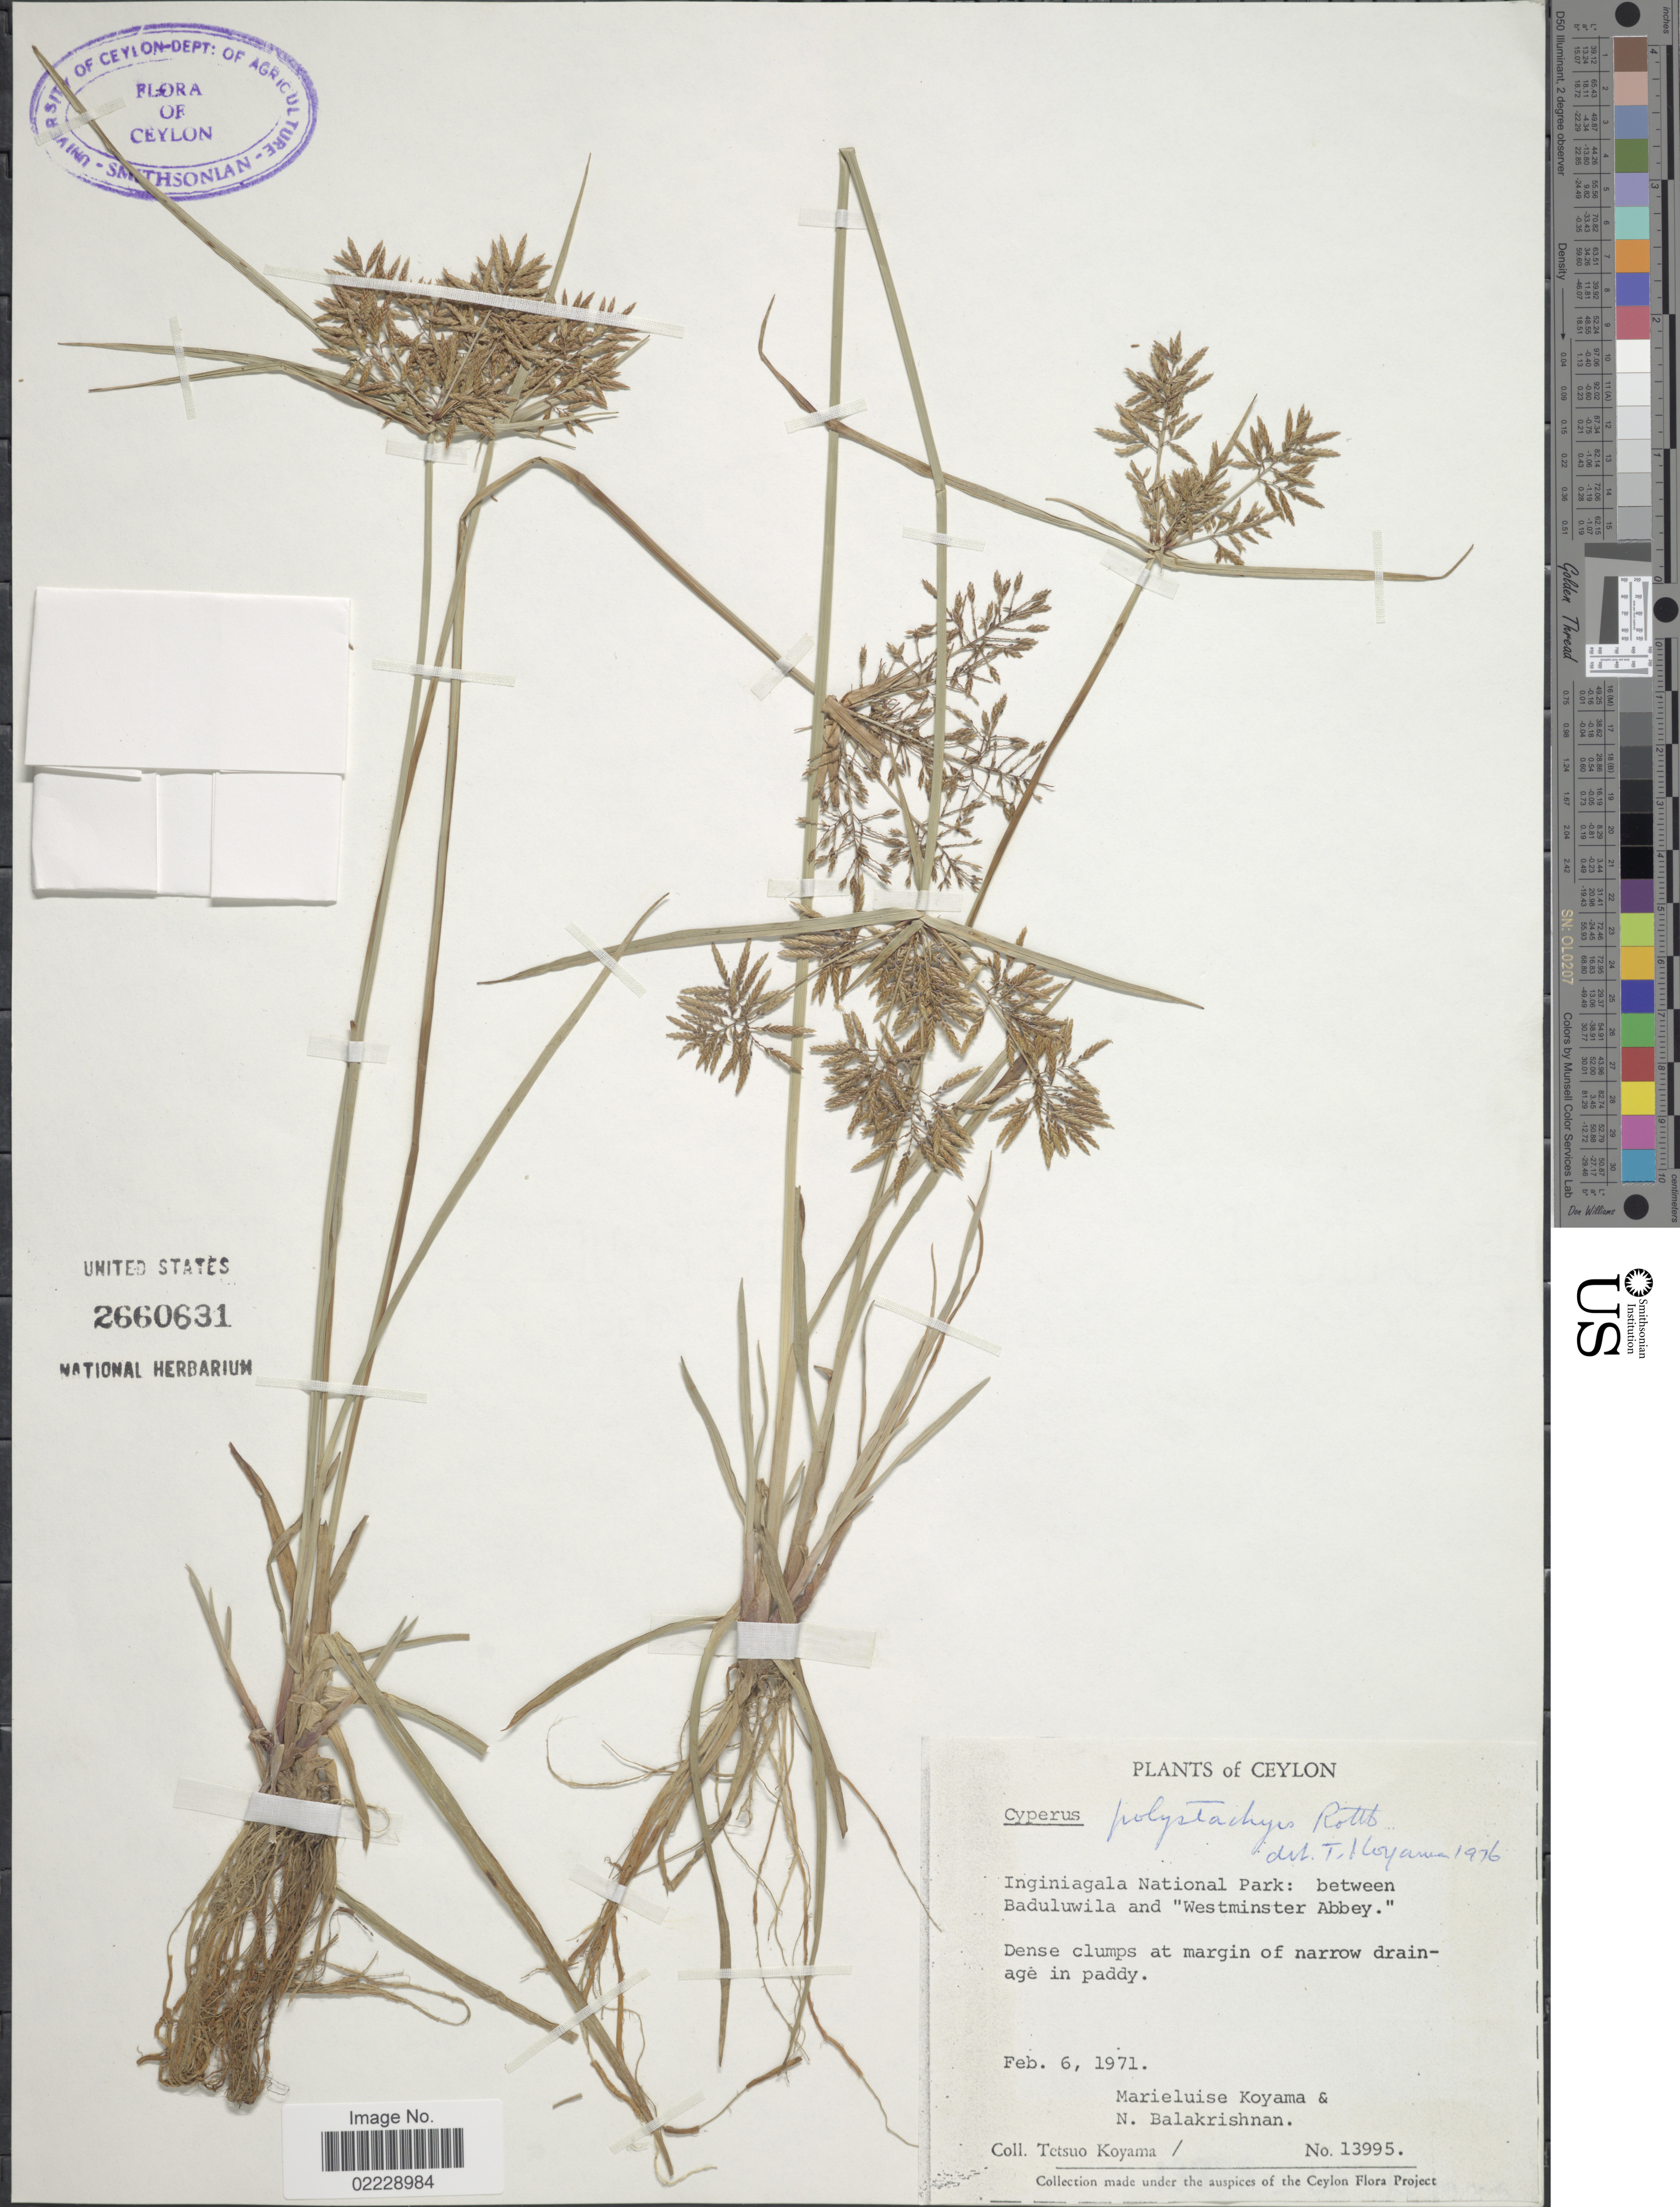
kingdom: Plantae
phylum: Tracheophyta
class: Liliopsida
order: Poales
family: Cyperaceae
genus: Cyperus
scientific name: Cyperus polystachyos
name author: Rottb.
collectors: T. Koyama, M. Koyama & N. Balakrishnan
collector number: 13995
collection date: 1971-02-06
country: Sri Lanka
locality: Ceylon. Inginiagala National Park: between Baduluwila and "Westminster Abbey"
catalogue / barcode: US 2660631